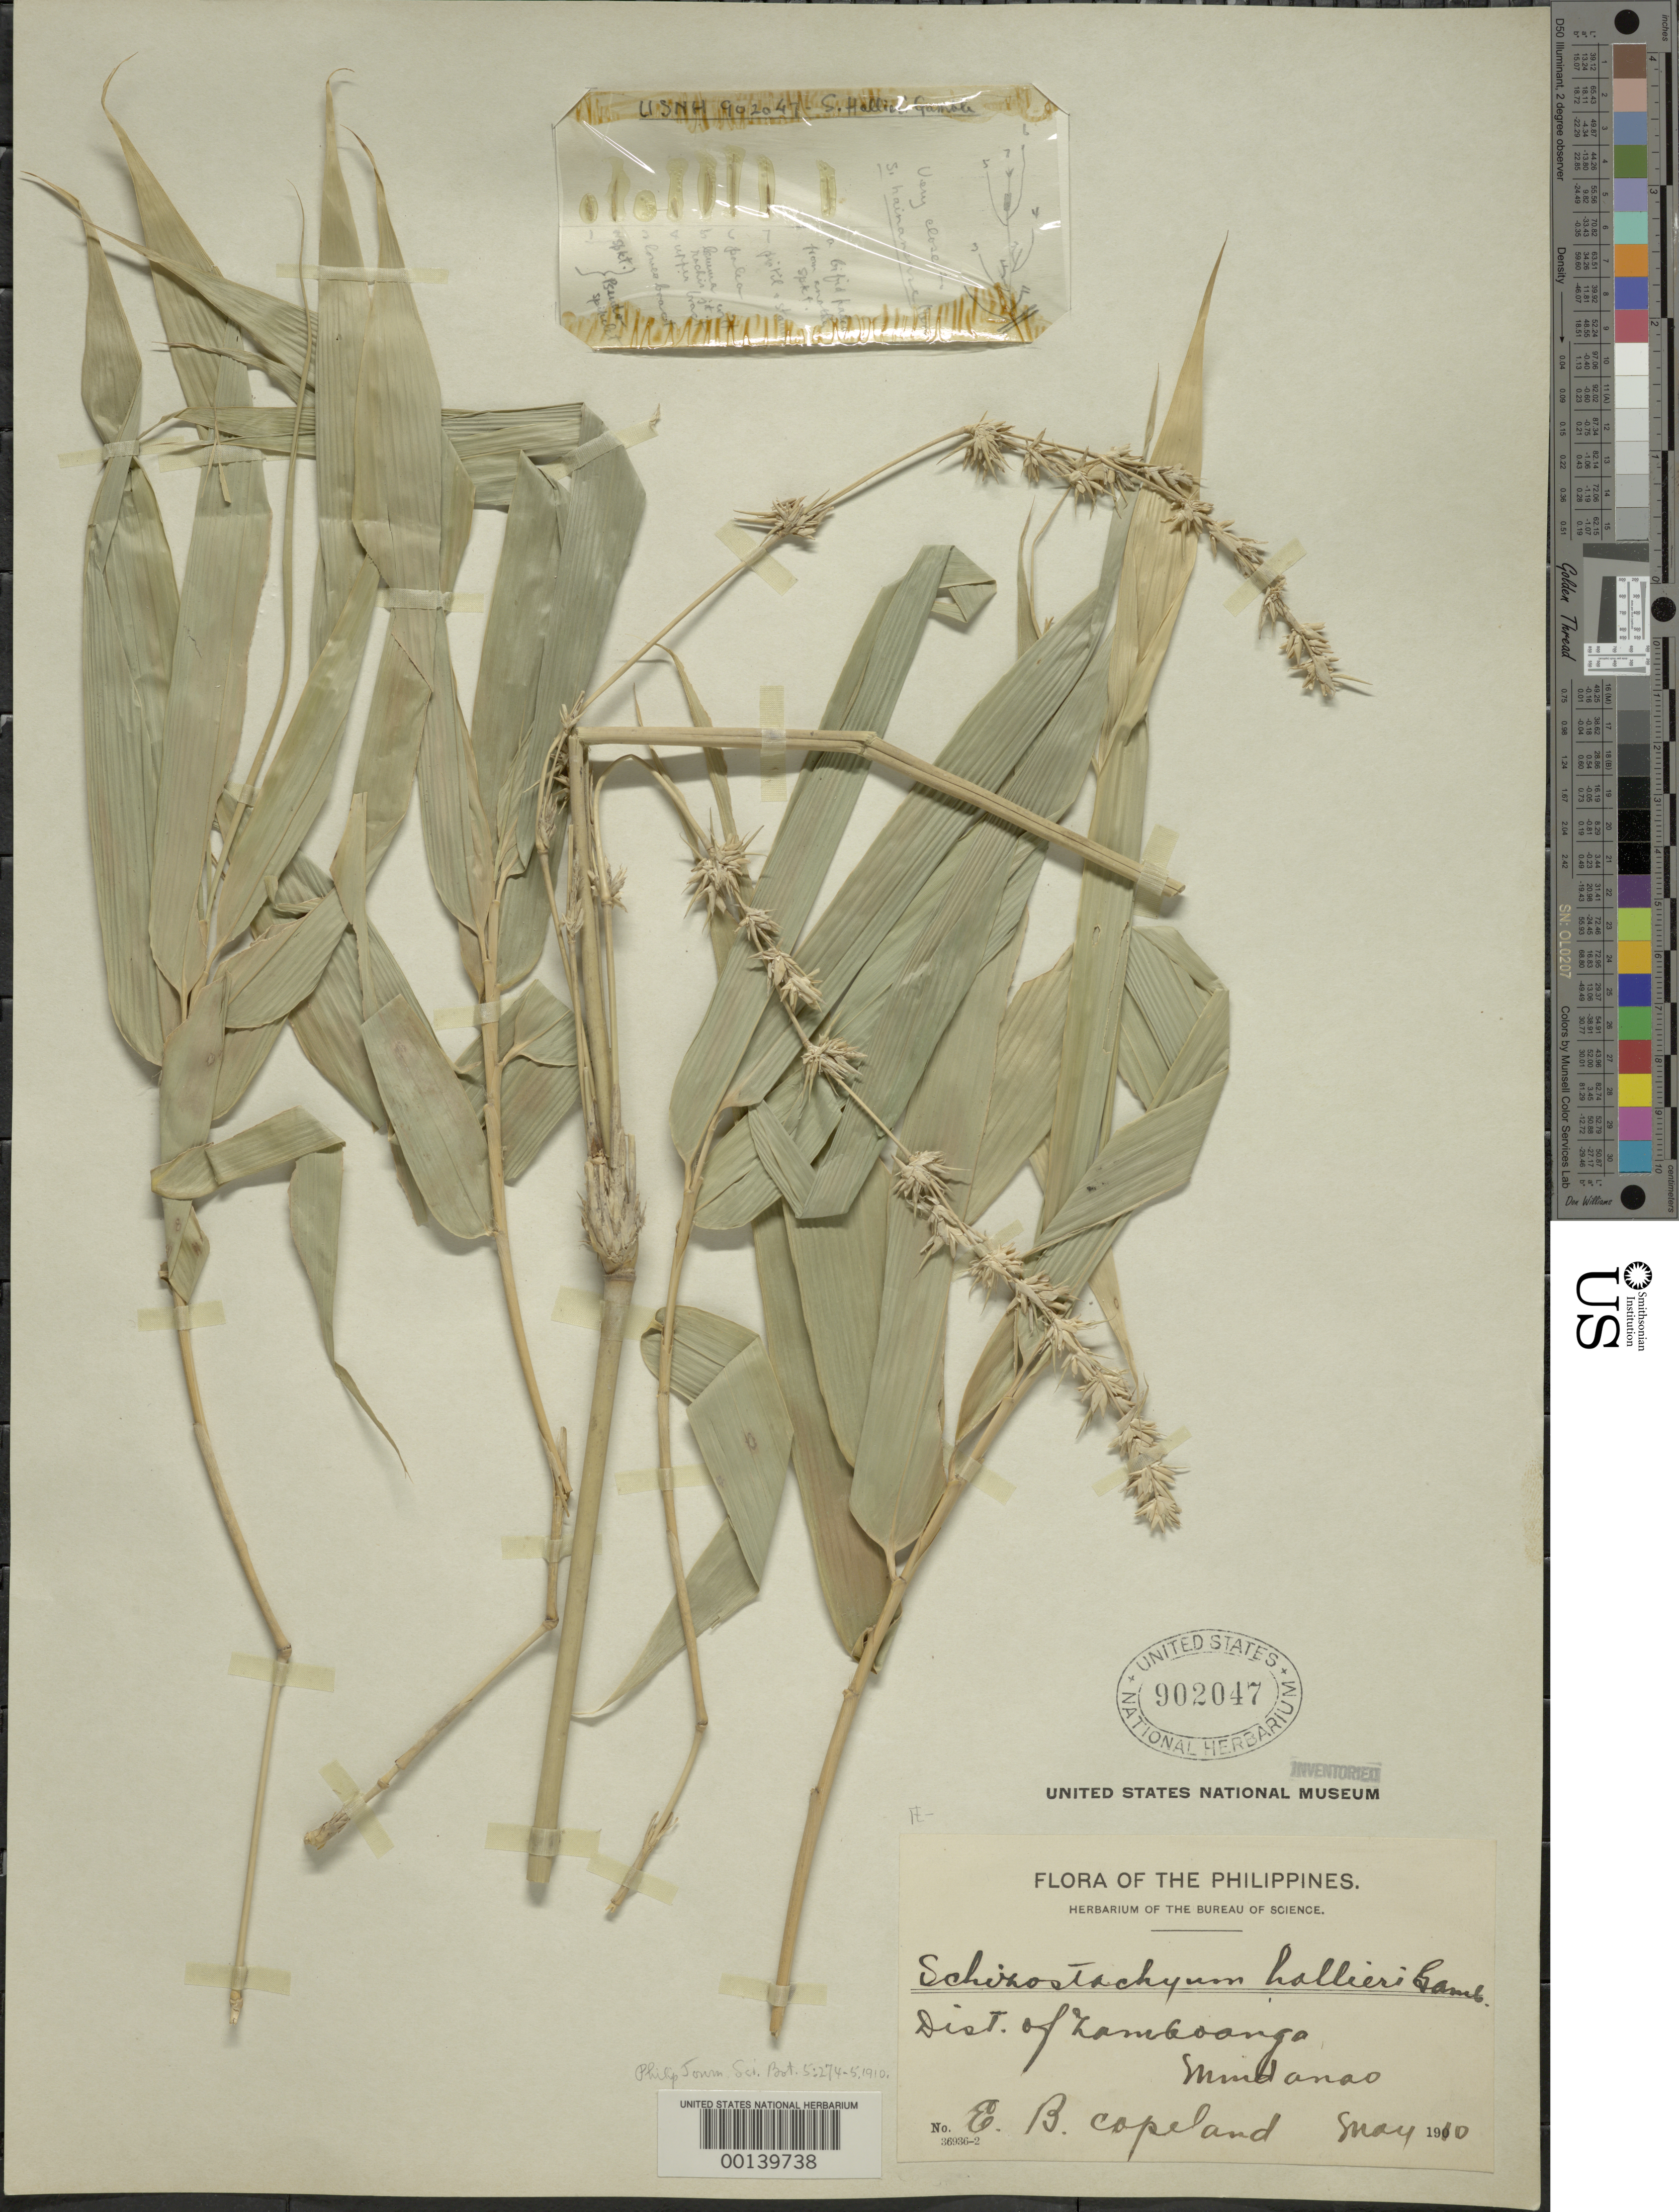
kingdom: Plantae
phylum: Tracheophyta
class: Liliopsida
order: Poales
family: Poaceae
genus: Schizostachyum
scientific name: Schizostachyum lima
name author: (Blanco) Merr.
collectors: E. B. Copeland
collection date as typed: Mar 1910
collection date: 1910-03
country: Philippines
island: Mindanao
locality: Lamboango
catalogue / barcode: US 902047